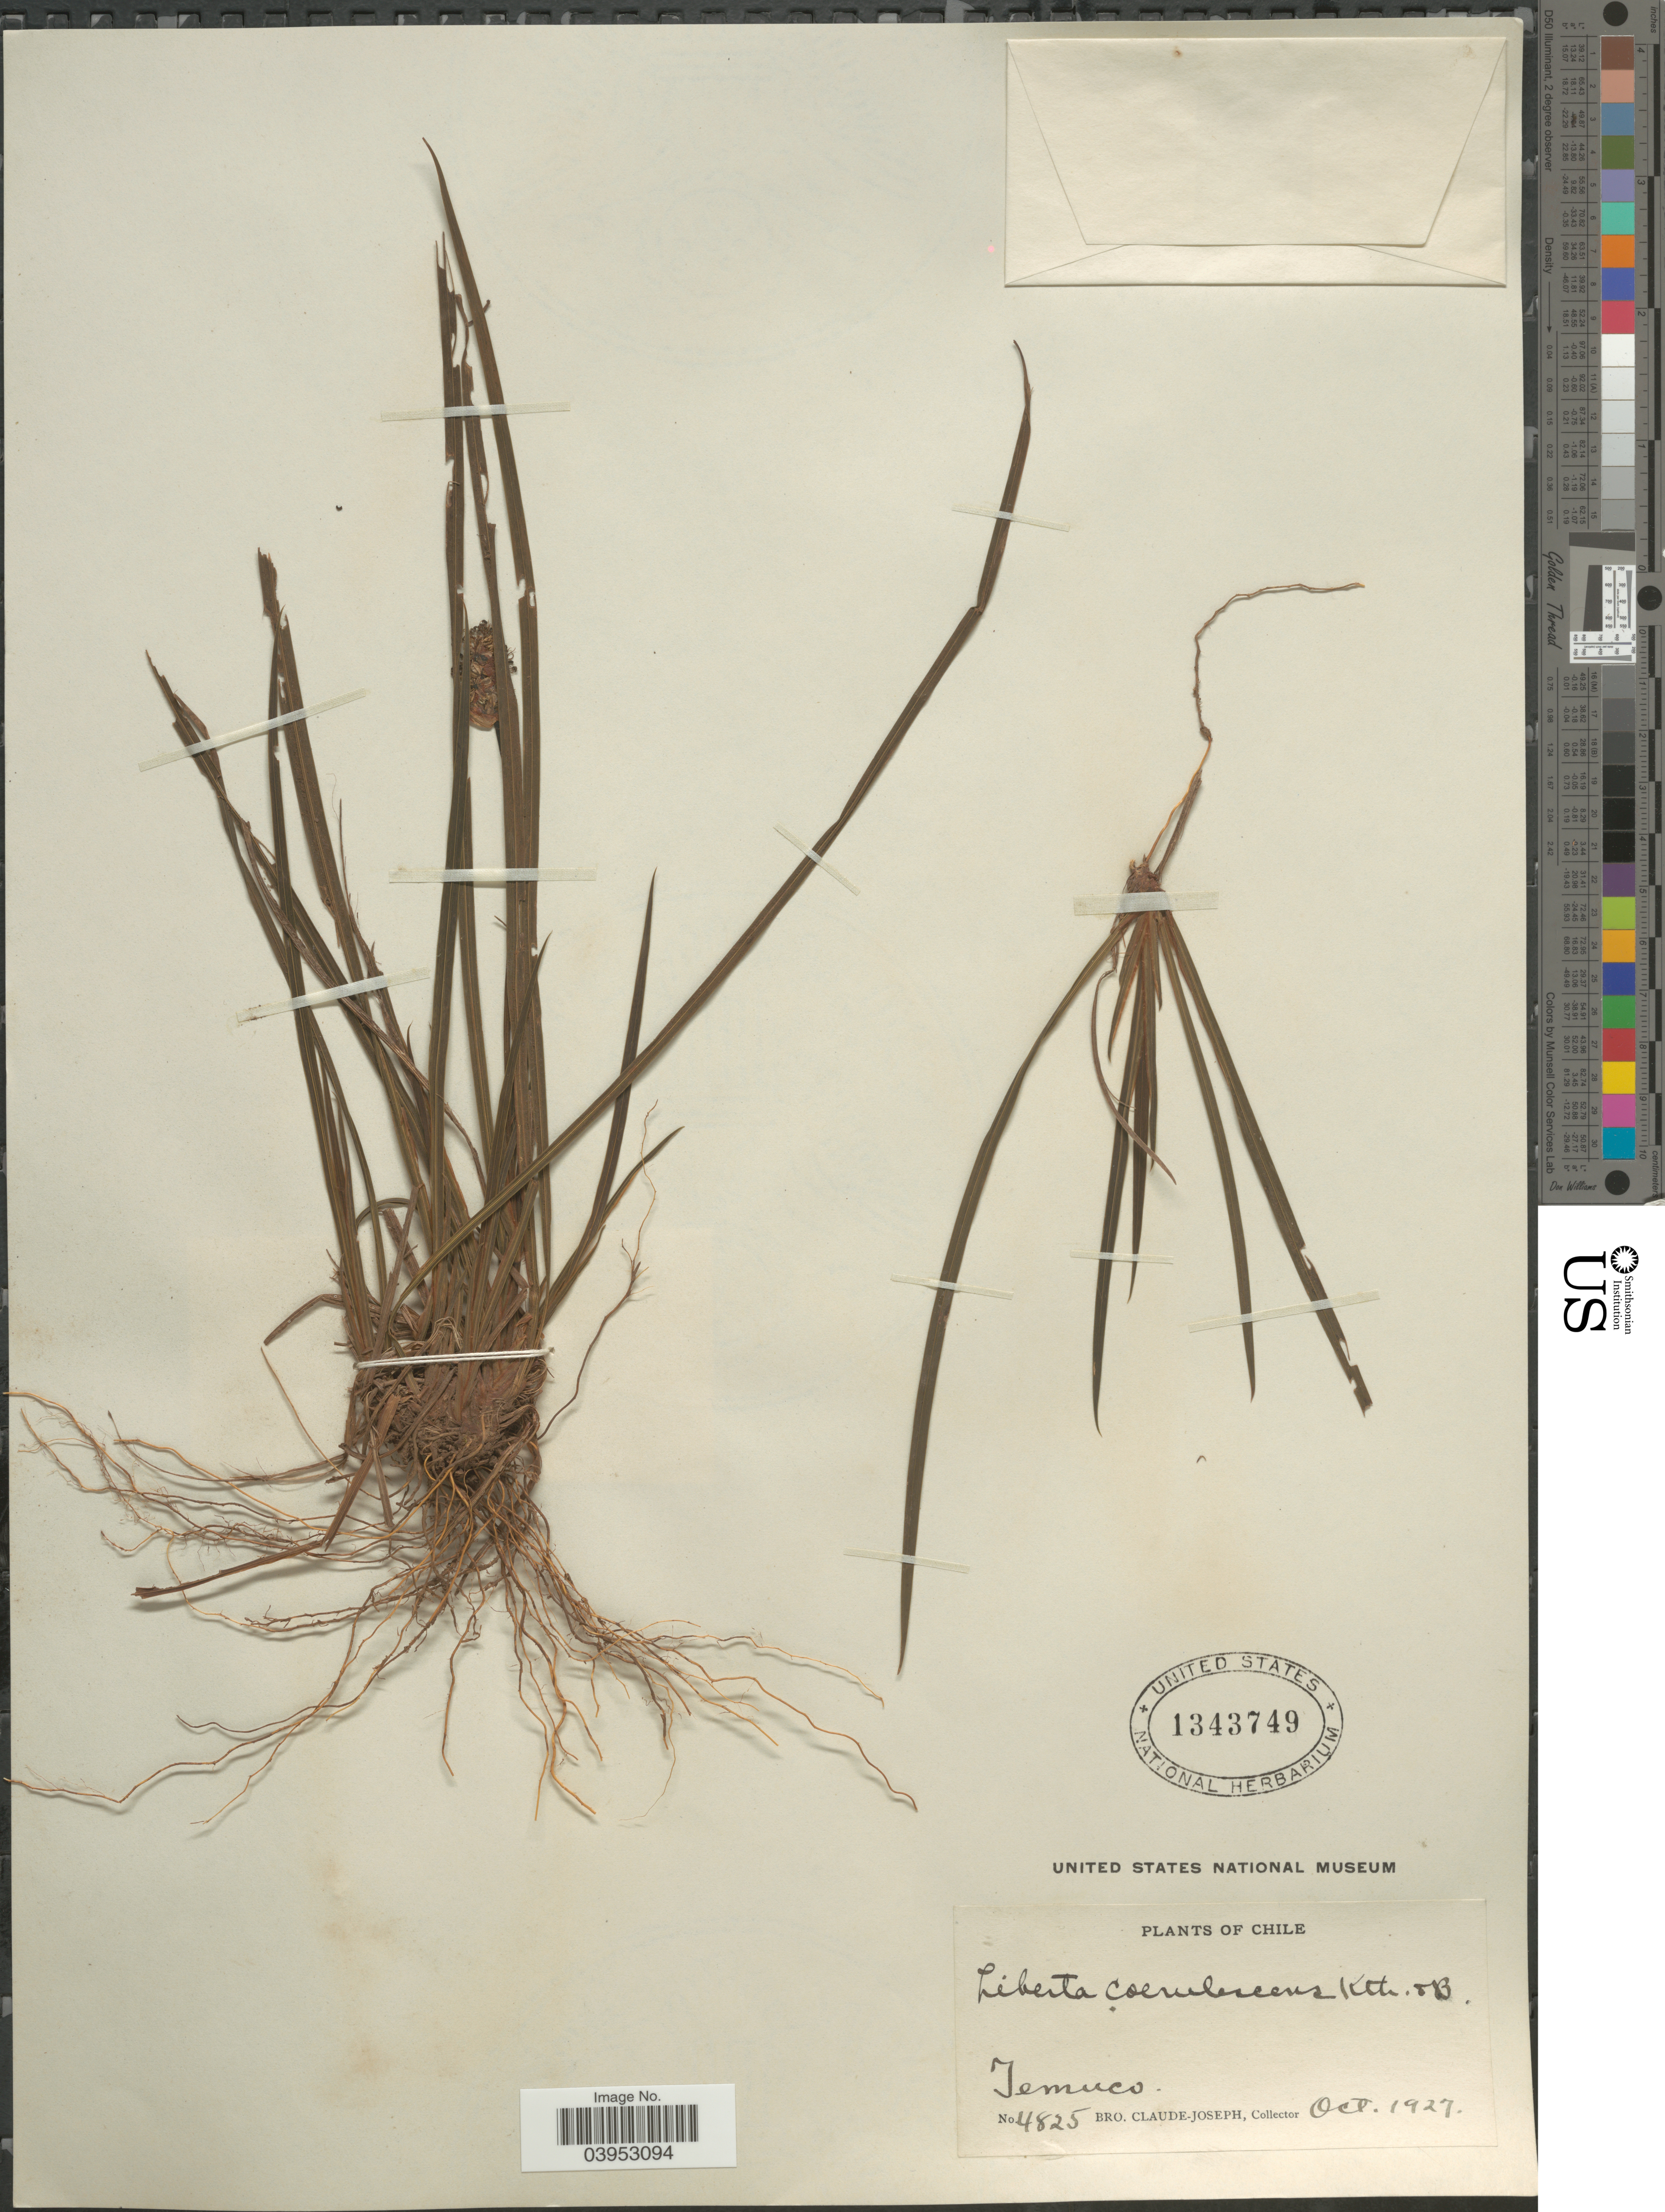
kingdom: Plantae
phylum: Tracheophyta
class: Liliopsida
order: Asparagales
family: Iridaceae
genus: Libertia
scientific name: Libertia sessiliflora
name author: (Poepp.) Skottsb.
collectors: Bro. Claude-Joseph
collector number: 4825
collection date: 1927-10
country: Chile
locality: Temuco.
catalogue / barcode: US 1343749